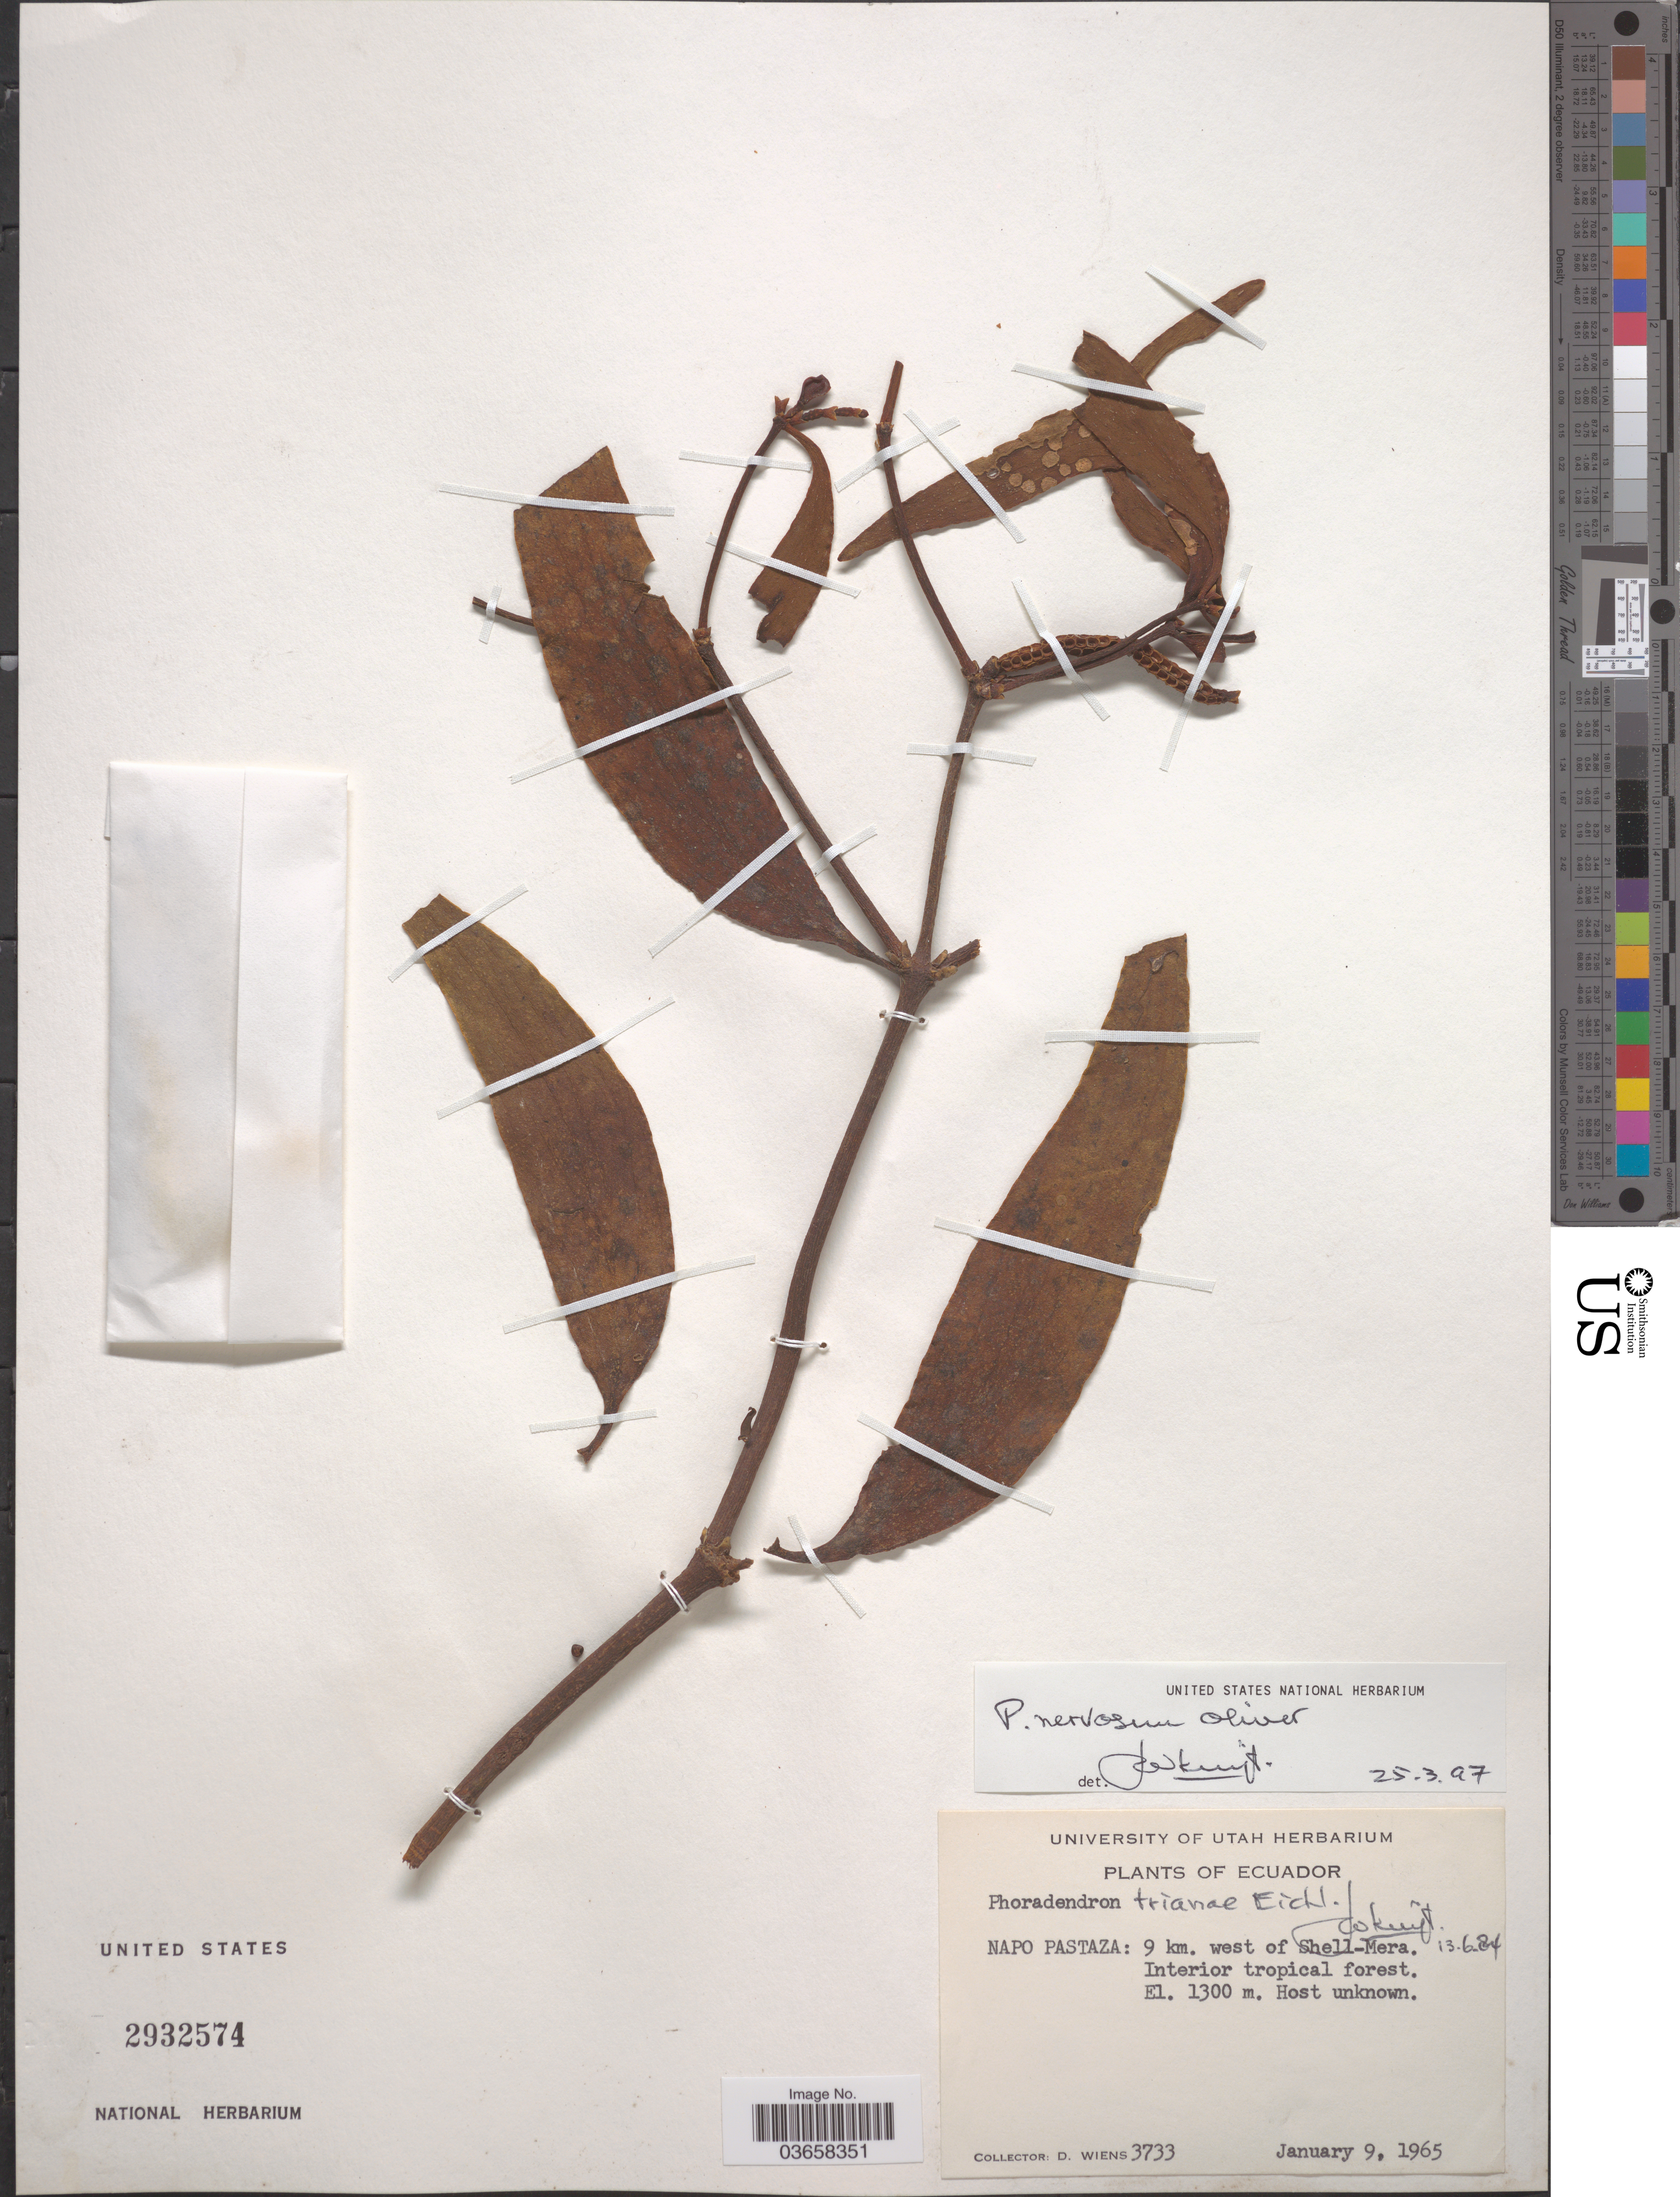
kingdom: Plantae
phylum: Tracheophyta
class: Magnoliopsida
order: Santalales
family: Viscaceae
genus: Phoradendron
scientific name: Phoradendron nervosum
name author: Oliv.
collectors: D. Wiens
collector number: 3733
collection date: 1965-01-09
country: Ecuador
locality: Napo Pastaza: 9 km. west of Shell-Mera. Interior tropical forest.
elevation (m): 1300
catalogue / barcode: US 2932574